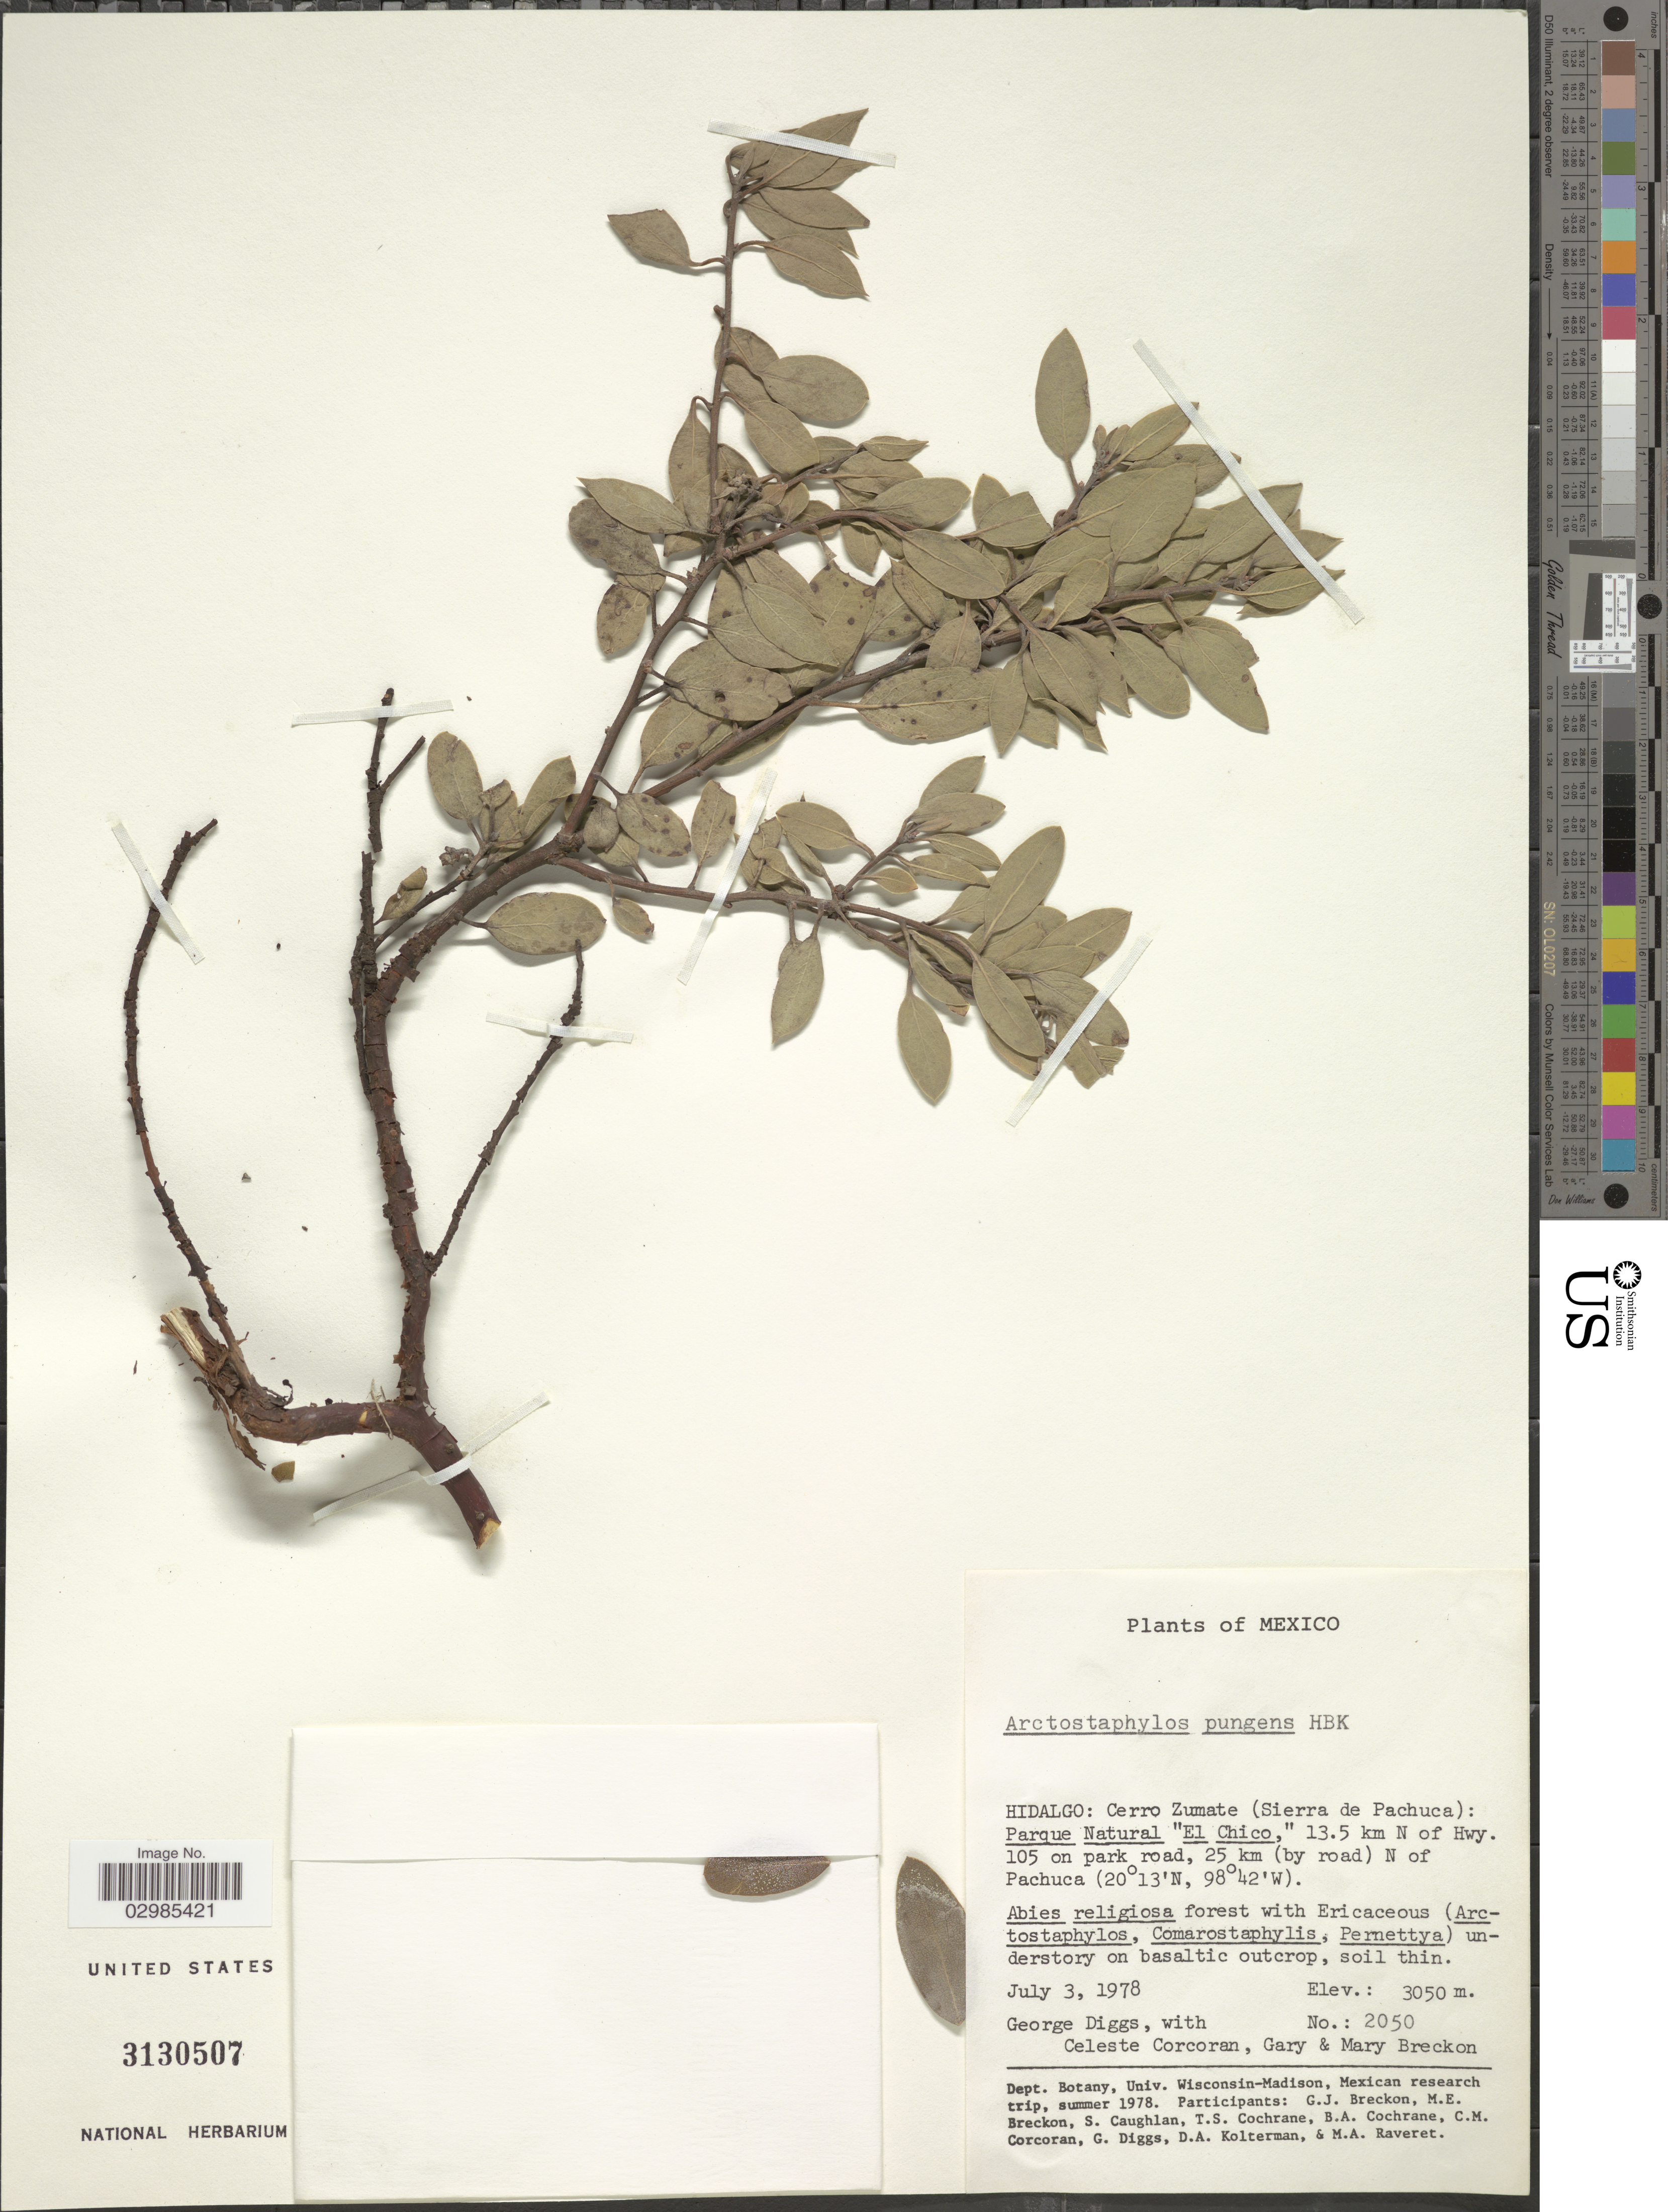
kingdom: Plantae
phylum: Tracheophyta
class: Magnoliopsida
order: Ericales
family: Ericaceae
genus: Arctostaphylos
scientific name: Arctostaphylos pungens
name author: Kunth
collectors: G. Diggs, C. Corcoran, G. J. Breckon & M. Breckon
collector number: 2050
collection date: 1978-07-03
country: Mexico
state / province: Hidalgo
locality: Cerro Zumate (Sierra de Pachuca): Parque Natural "El Chico", 13.5 km N of Hwy. 105 on park road, 25 km (by road ) N of Pachuca.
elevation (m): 3050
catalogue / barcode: US 3130507